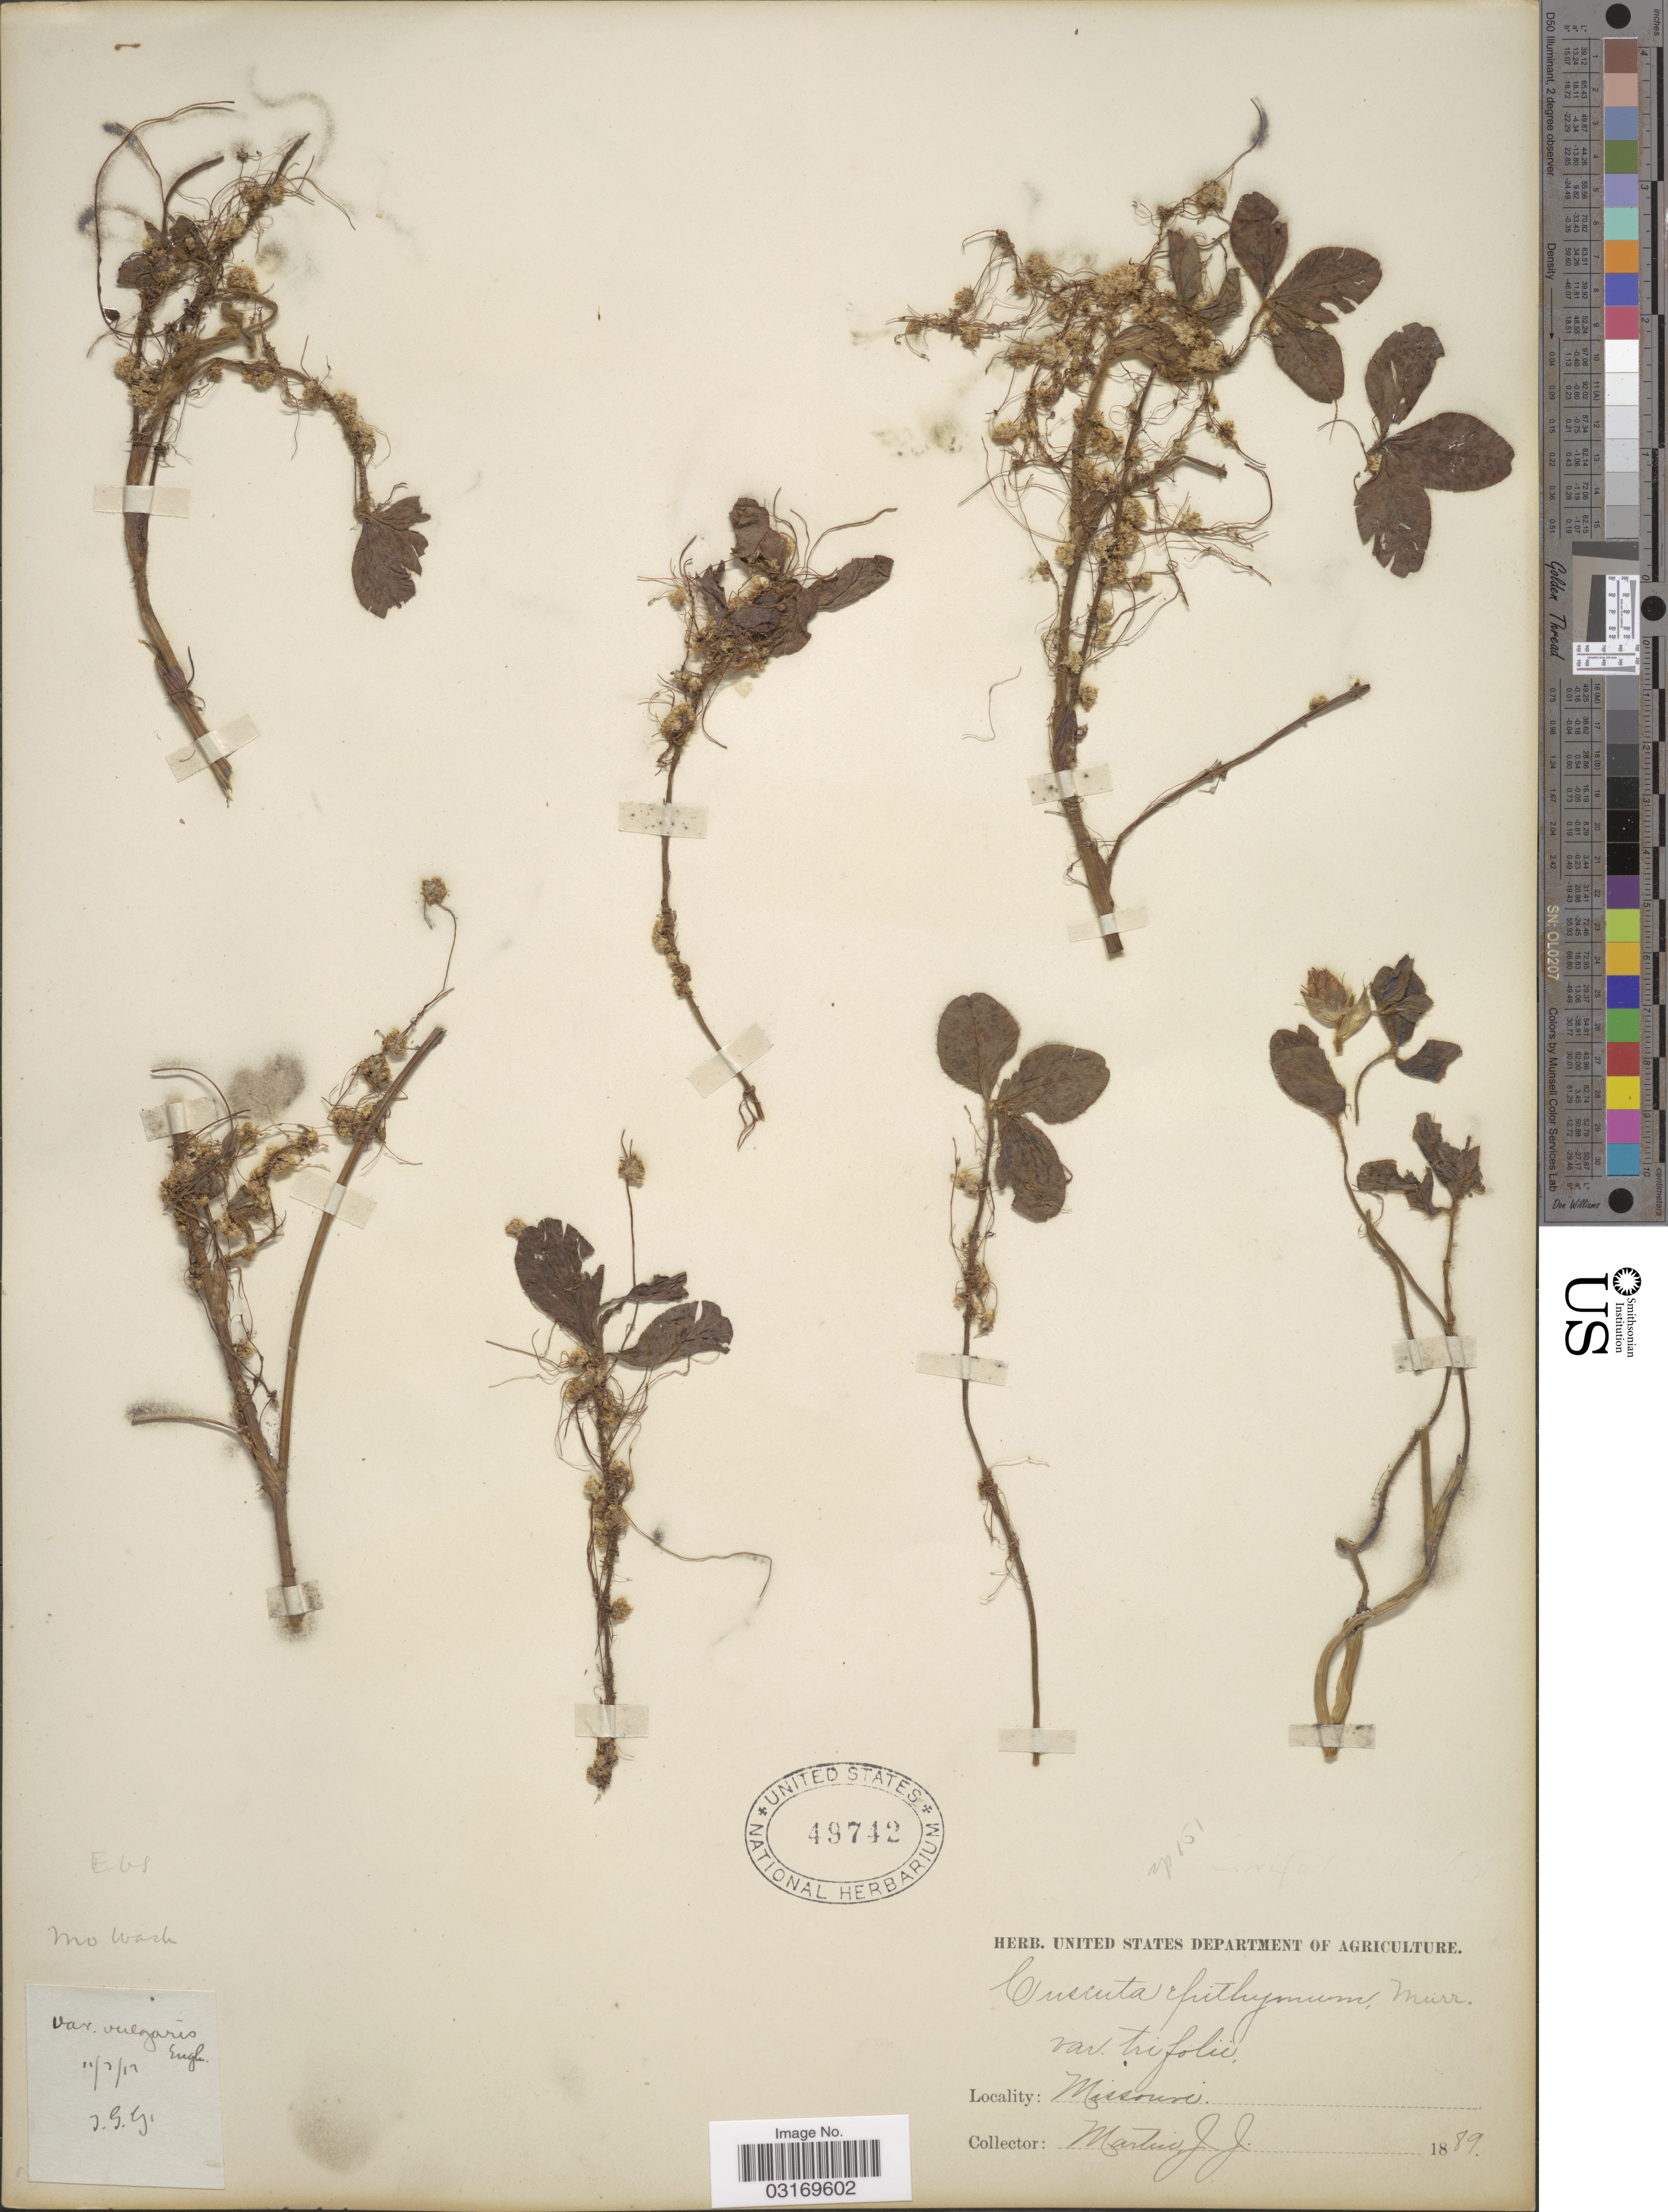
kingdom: Plantae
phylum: Tracheophyta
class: Magnoliopsida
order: Solanales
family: Convolvulaceae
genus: Cuscuta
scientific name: Cuscuta epithymum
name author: Murray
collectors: J. Martin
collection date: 1889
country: United States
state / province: Missouri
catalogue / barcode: US 49742